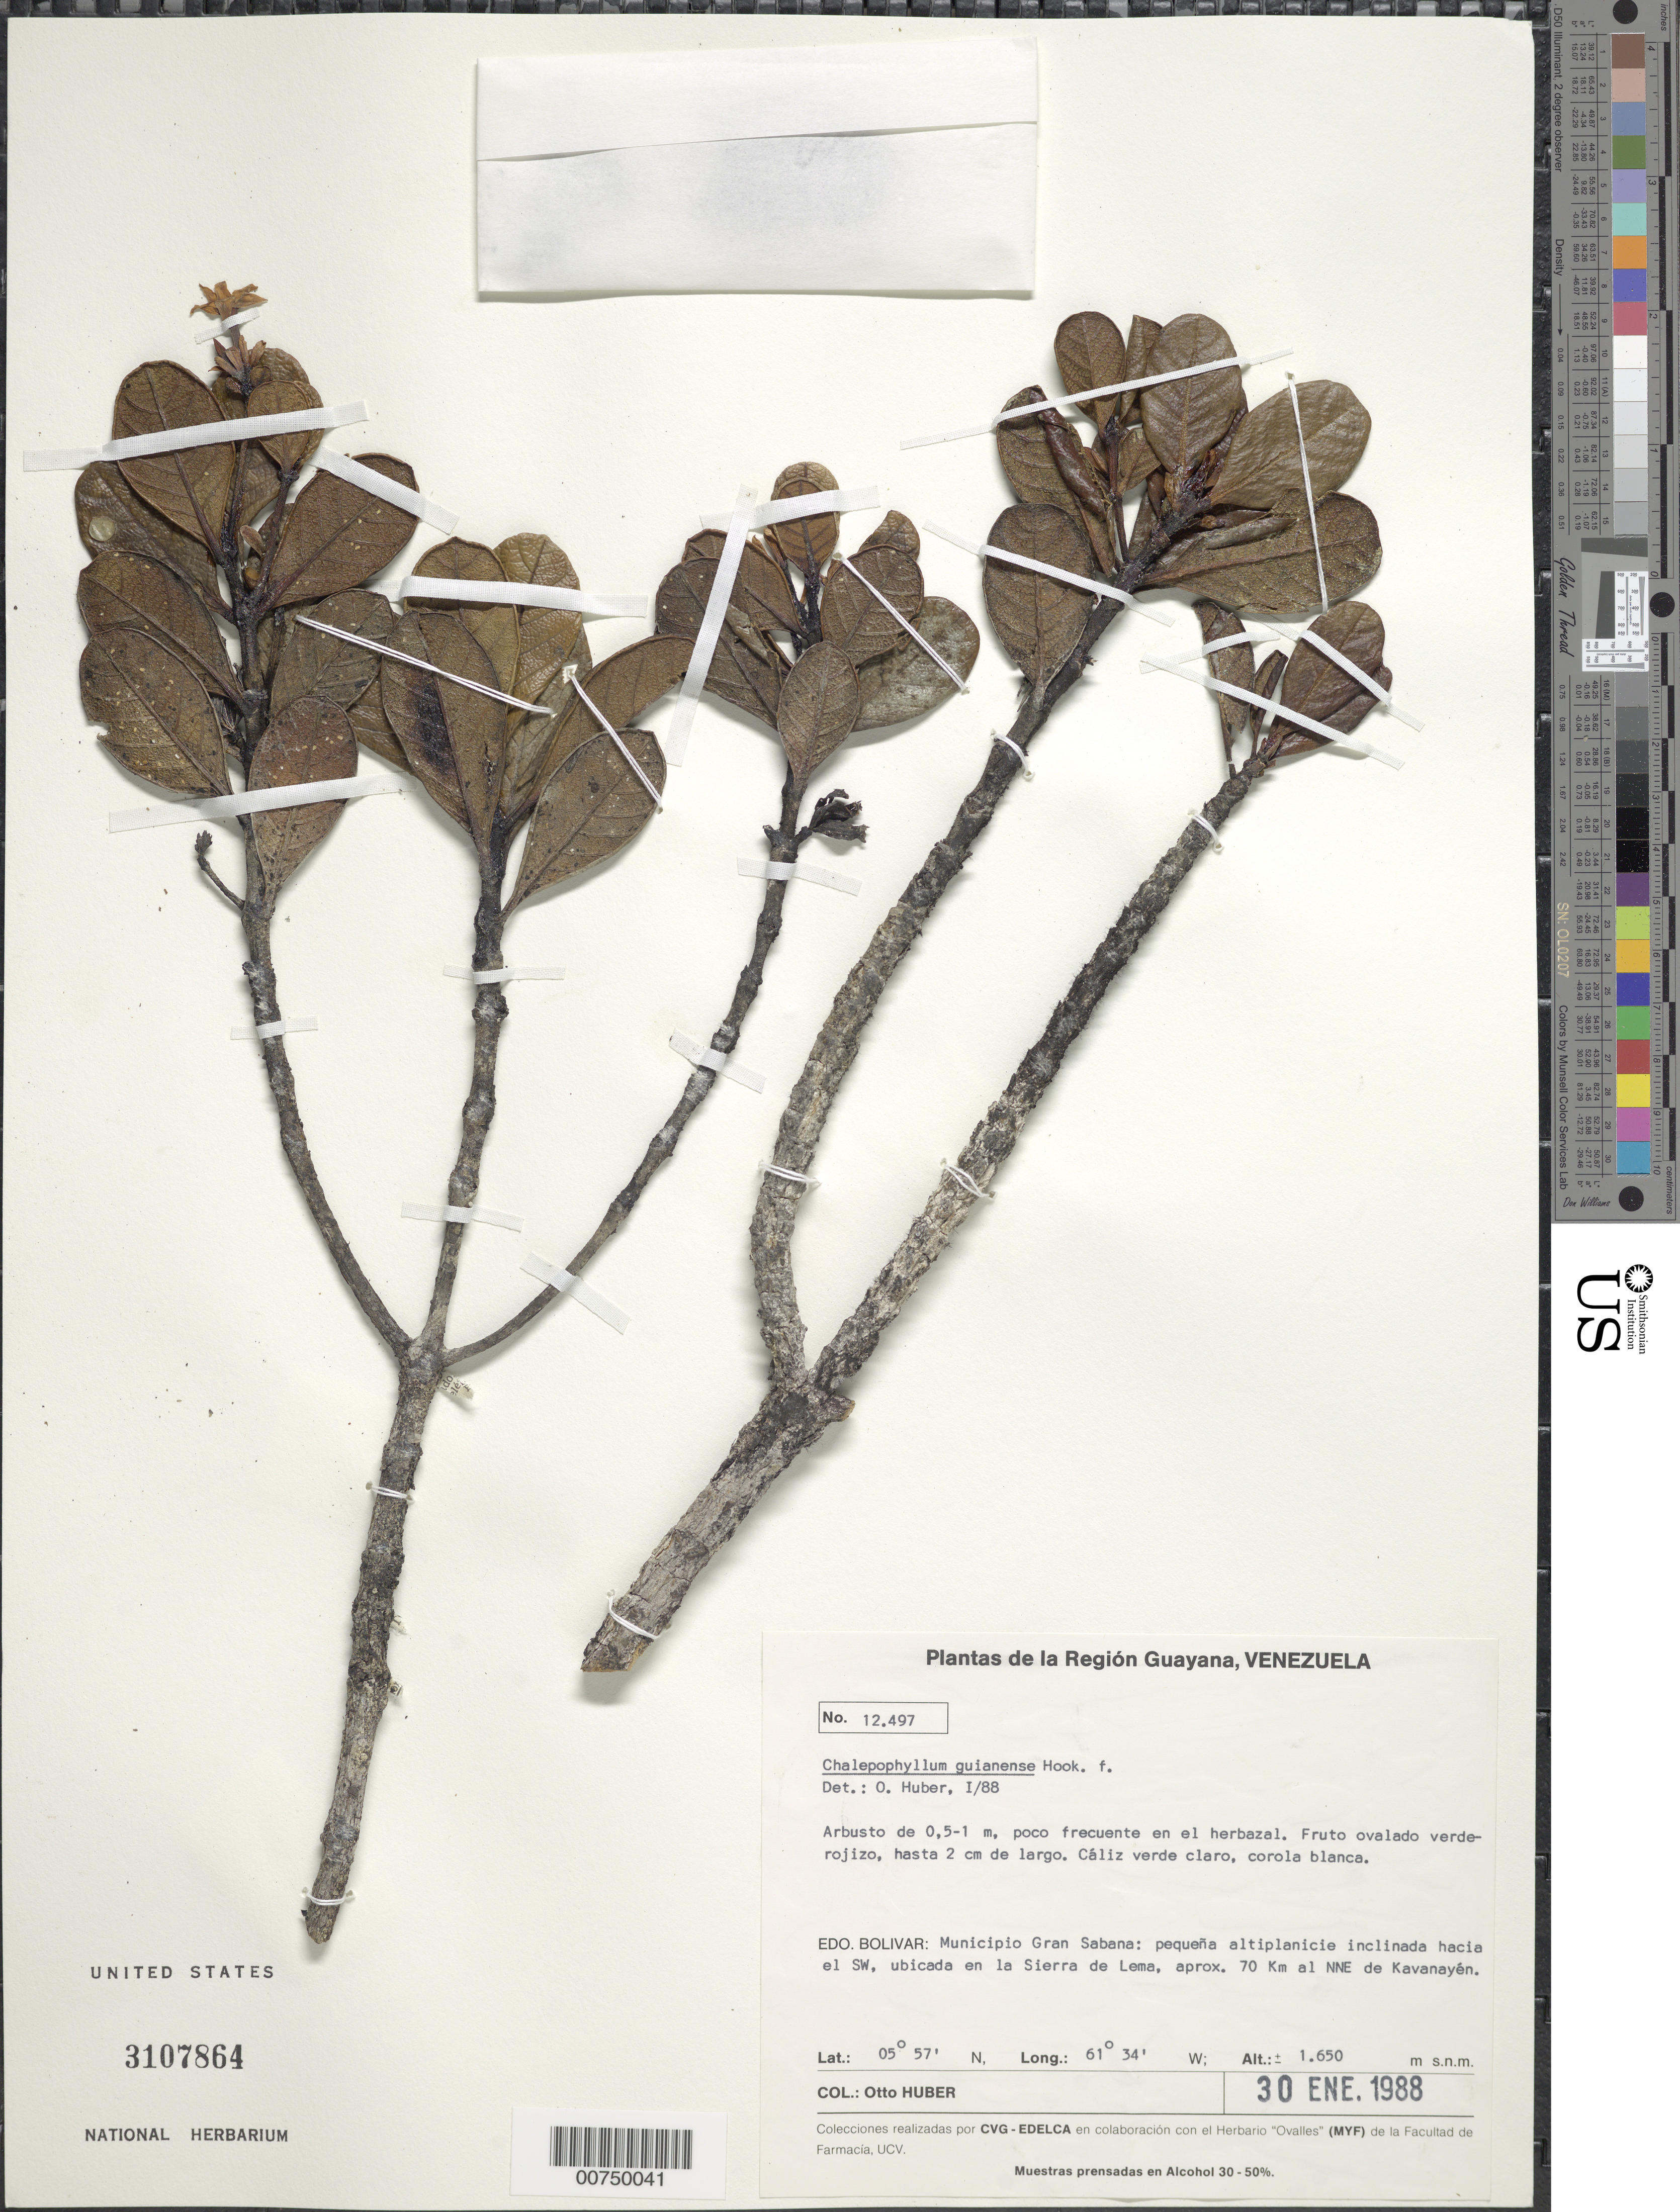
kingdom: Plantae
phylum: Tracheophyta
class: Magnoliopsida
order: Gentianales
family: Rubiaceae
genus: Chalepophyllum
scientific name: Chalepophyllum guianense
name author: Hook. f.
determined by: Huber, Otto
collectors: O. Huber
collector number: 12497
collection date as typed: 30-Jan-88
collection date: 1988-01-30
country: Venezuela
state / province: Bolívar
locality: Mun. Gran Sabana, Sierra de Lema, 70 km NNE de Kavanayén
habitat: Pequeña altiplancie inclinada hacia el SW; en el herbazal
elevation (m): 1650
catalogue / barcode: US 3107864